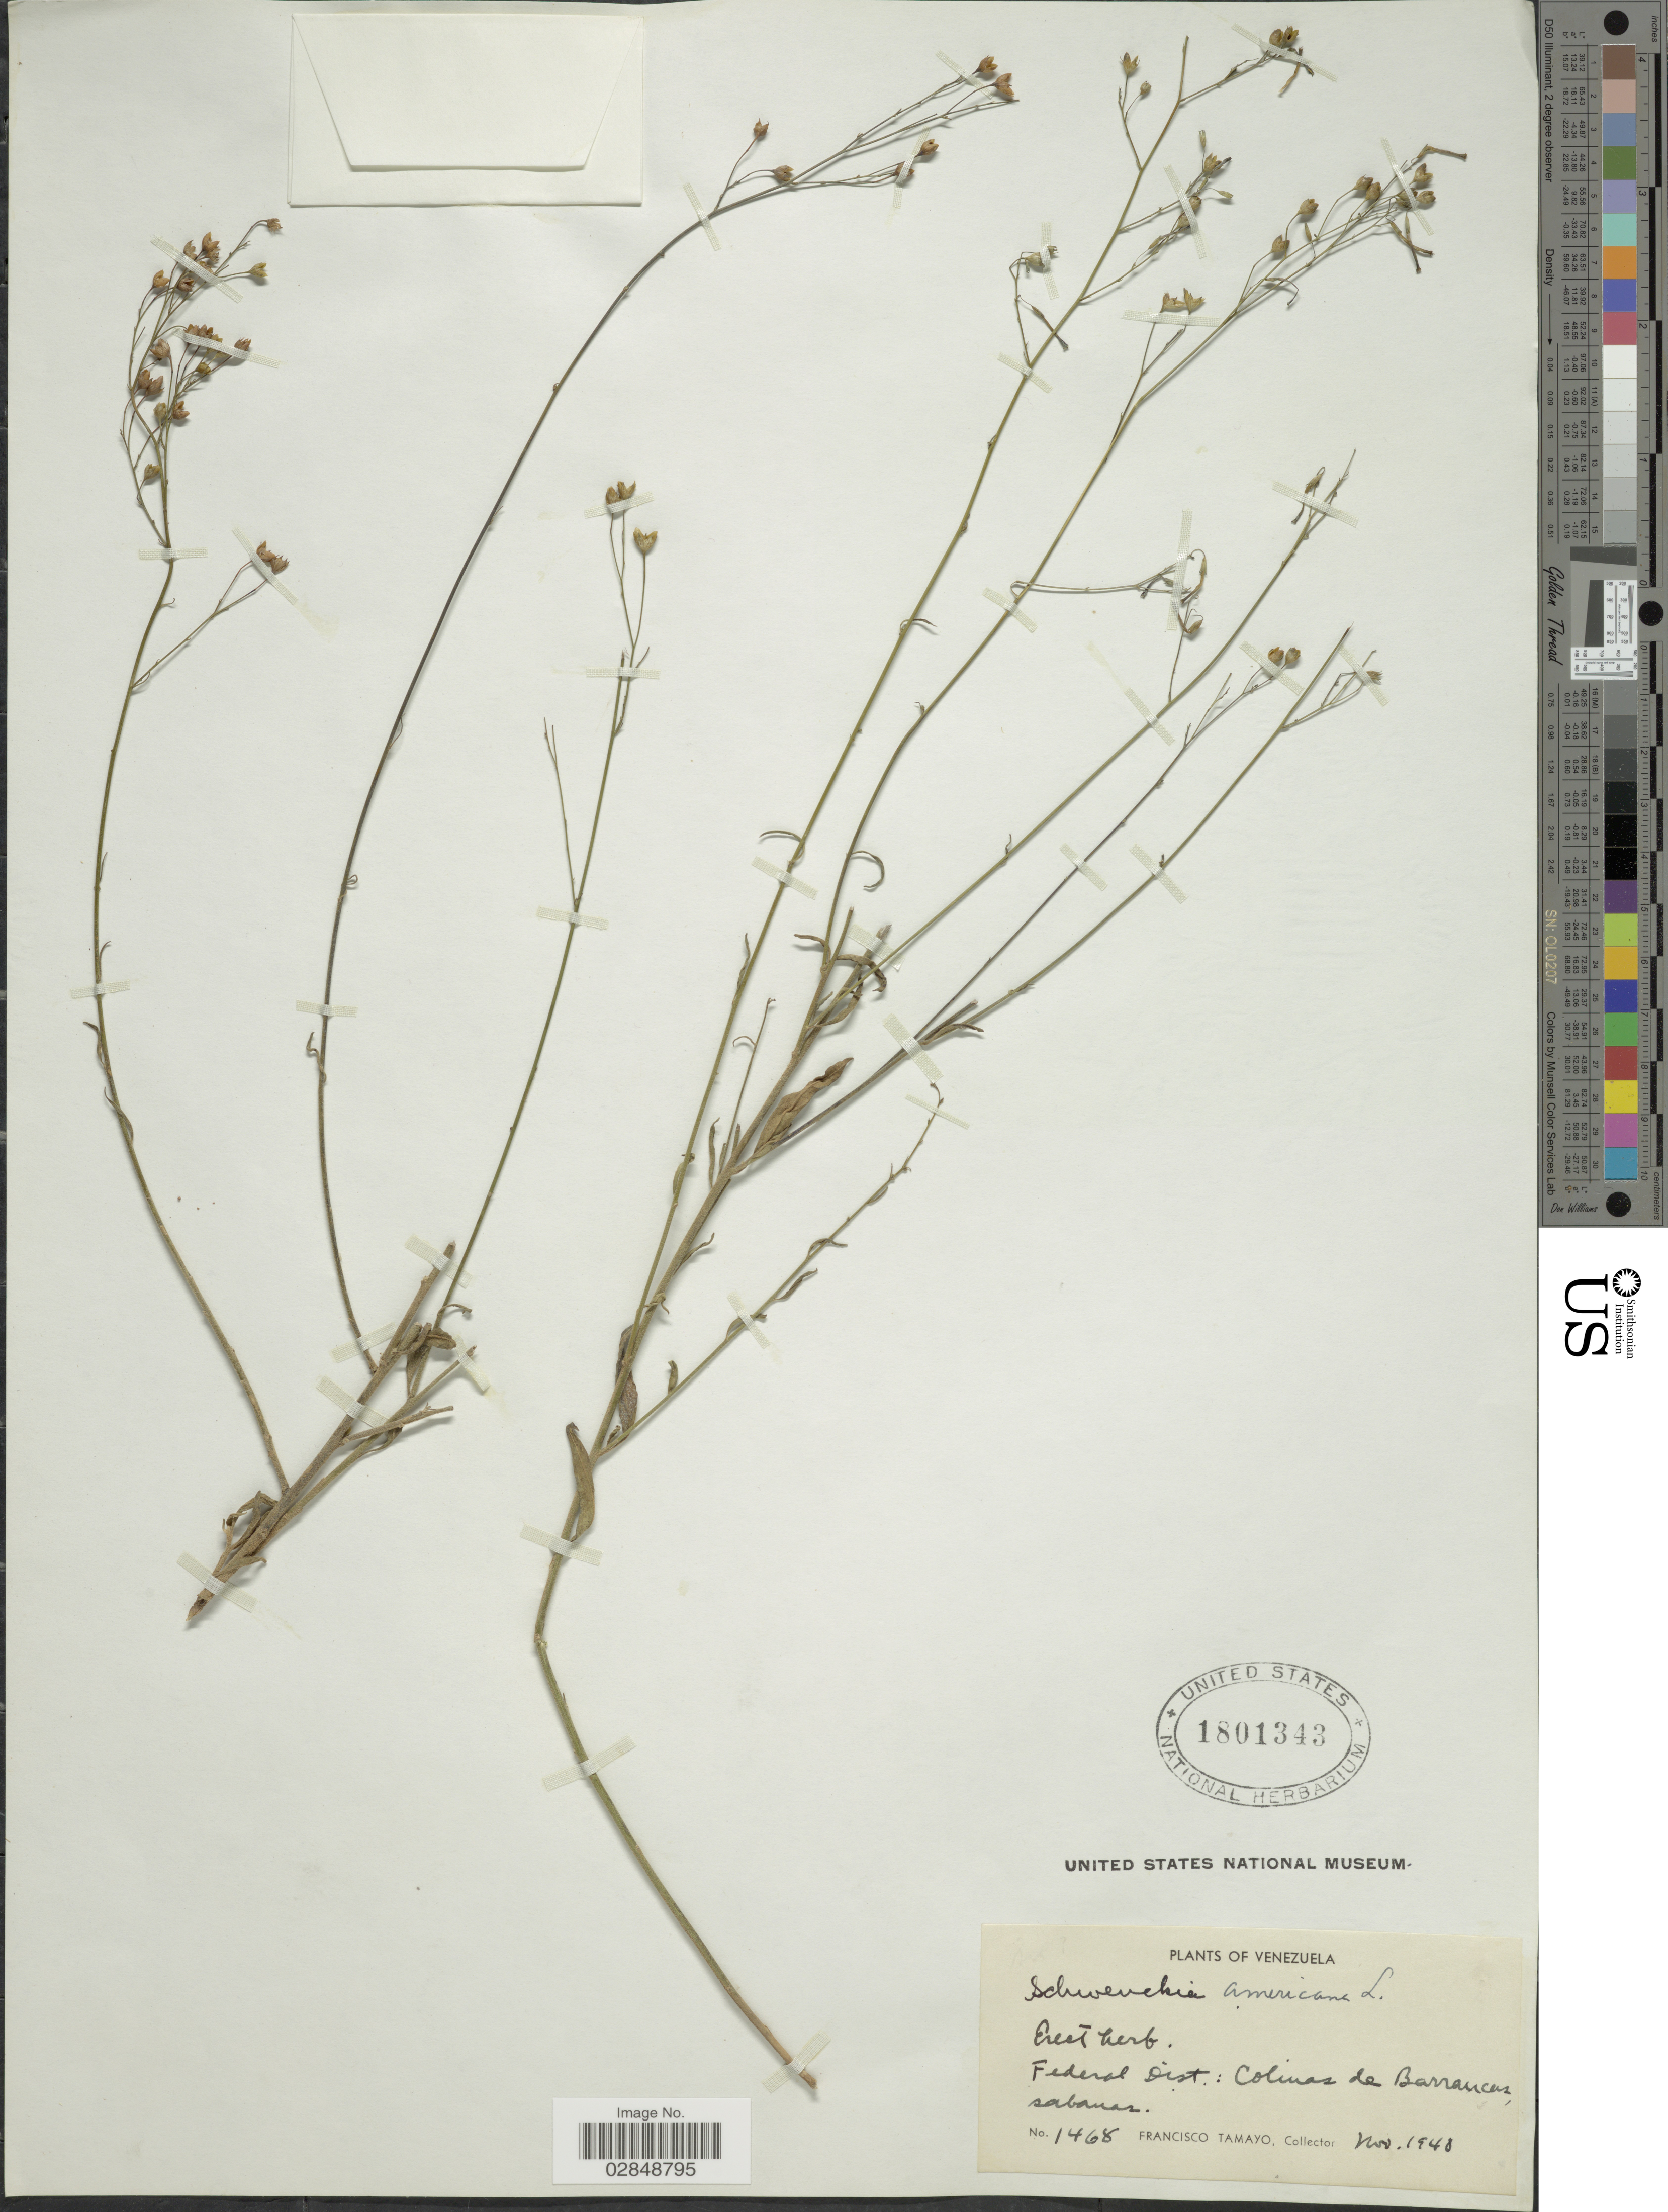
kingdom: Plantae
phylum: Tracheophyta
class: Magnoliopsida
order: Solanales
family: Solanaceae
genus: Schwenckia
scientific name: Schwenckia americana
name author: Kunth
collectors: F. Tamayo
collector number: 1468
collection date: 1948-11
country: Venezuela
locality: Federal Dist.: Colinas de Barrancas, sabanas.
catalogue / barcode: US 1801343